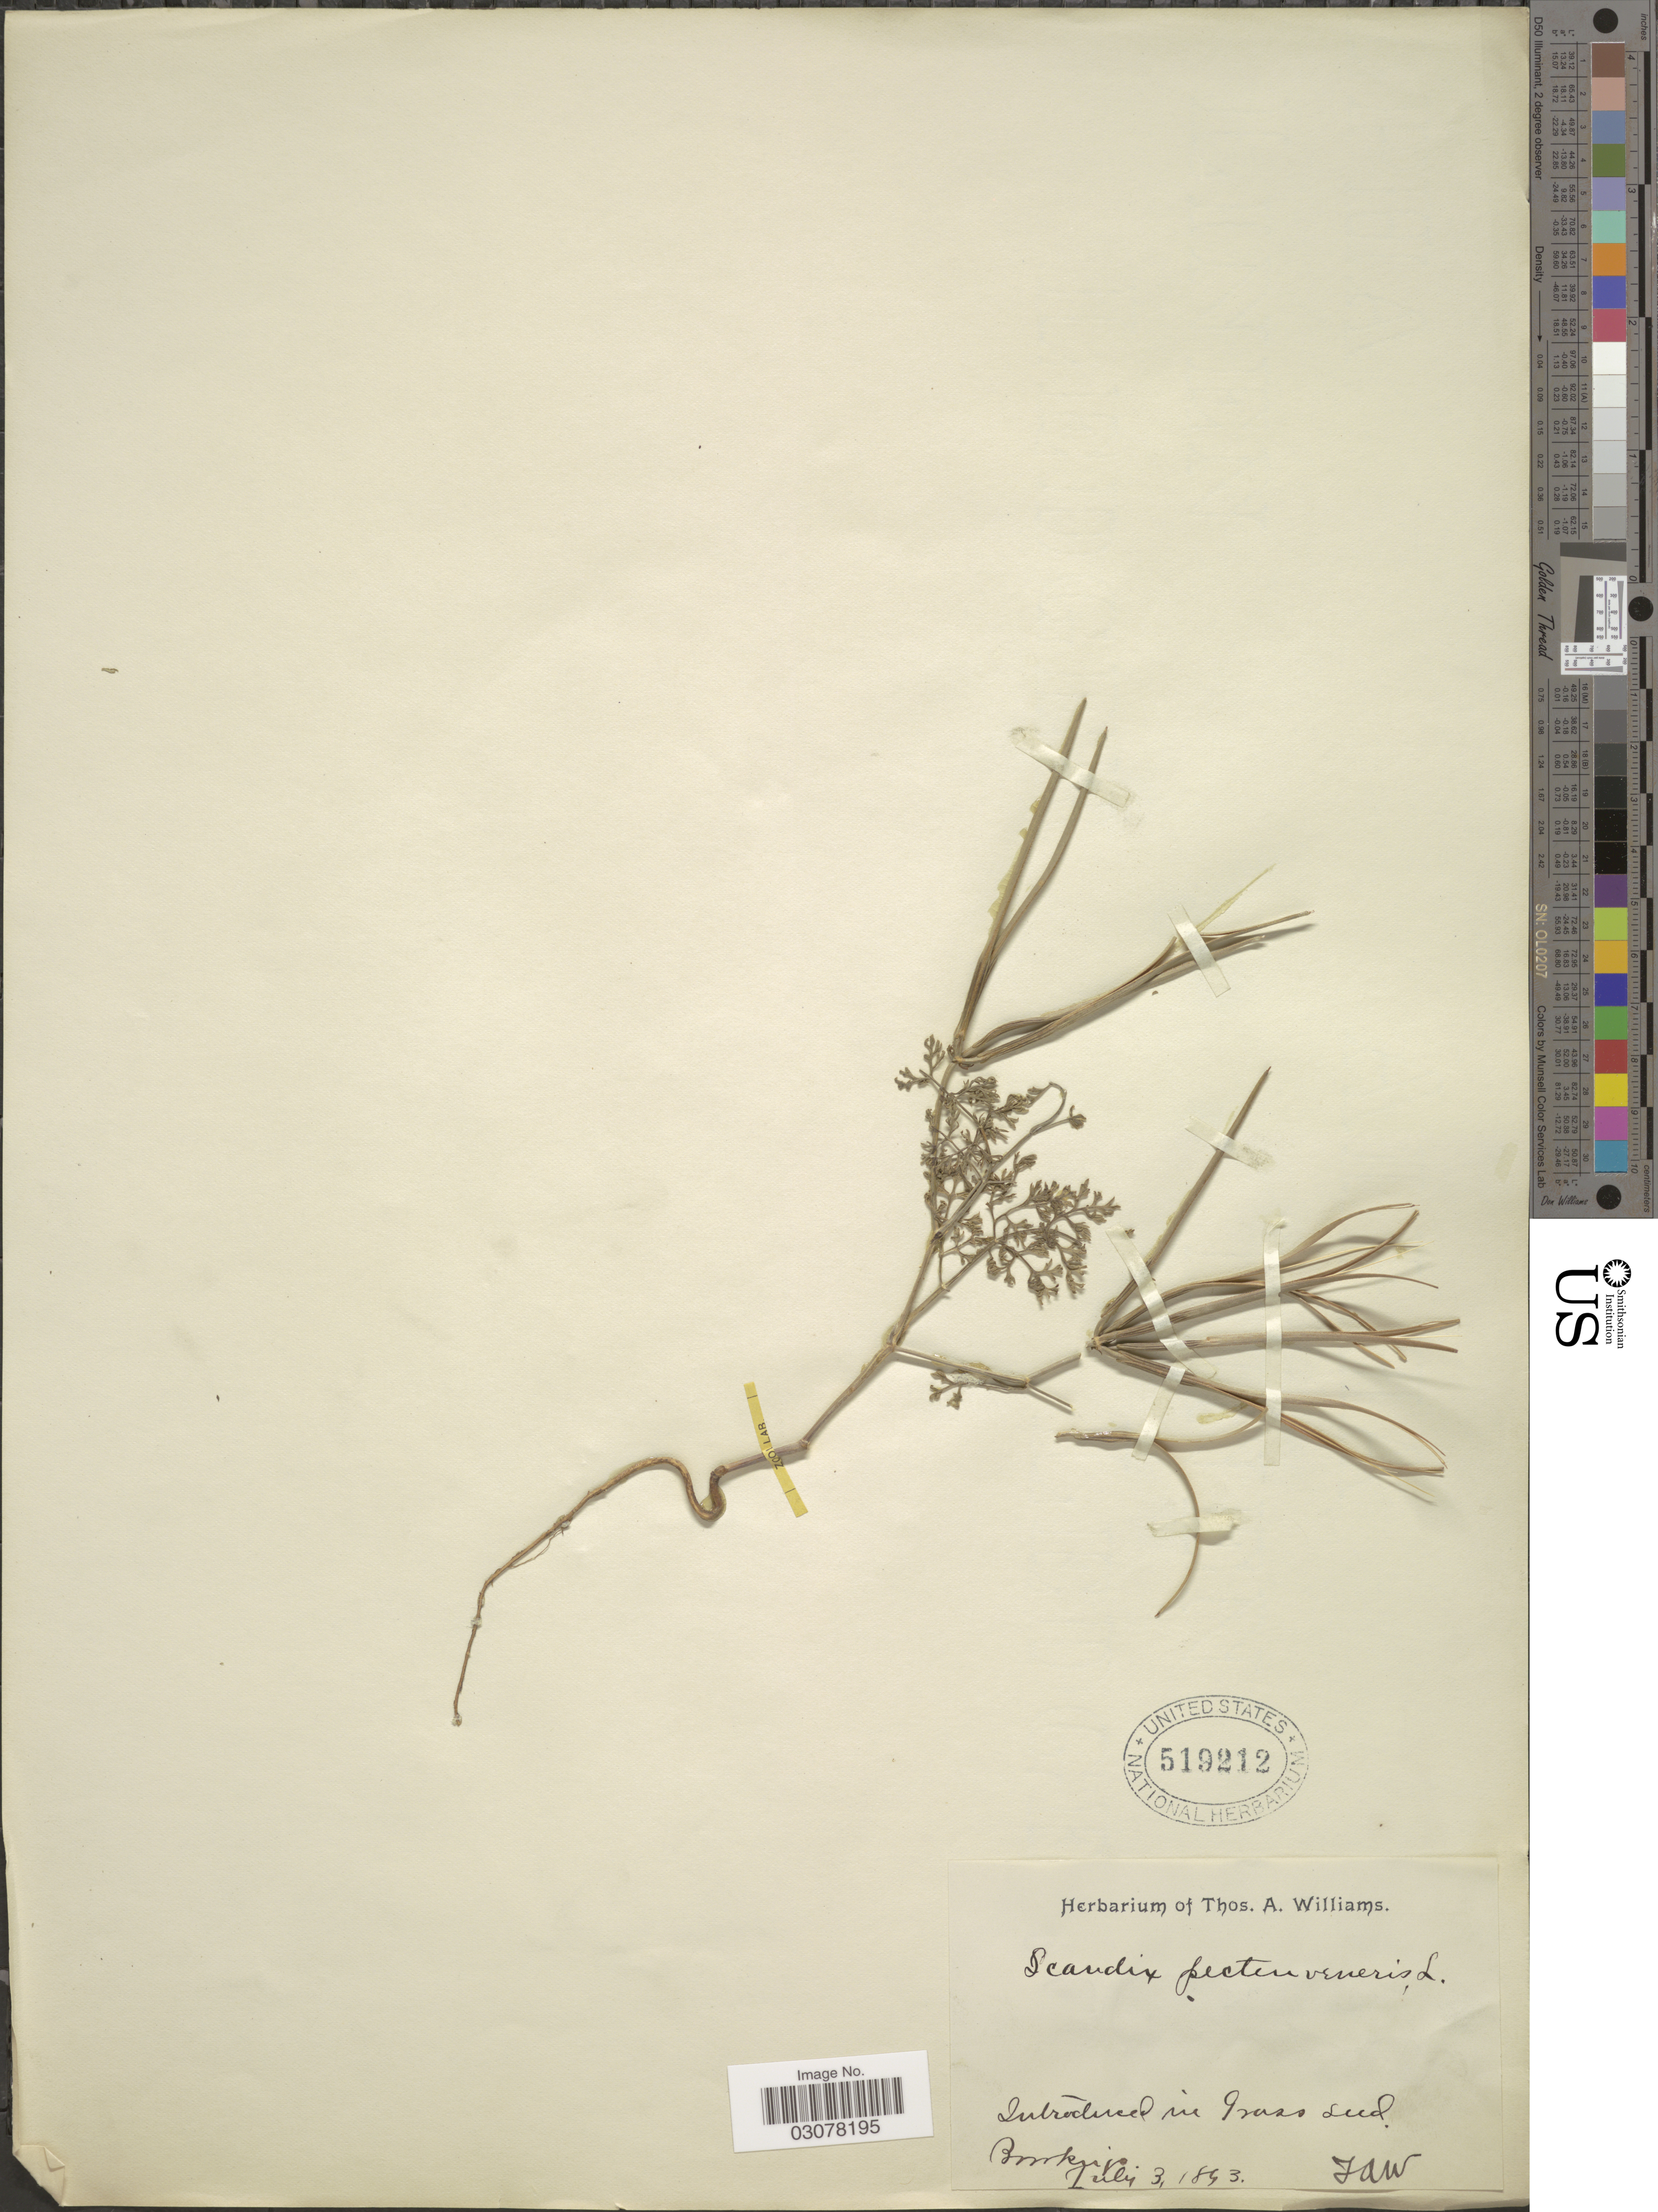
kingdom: Plantae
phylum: Tracheophyta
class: Magnoliopsida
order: Apiales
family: Apiaceae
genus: Scandix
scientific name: Scandix pecten-veneris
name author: L.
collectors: T. A. Williams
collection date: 1893-07-03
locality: Burkujo [interpreted].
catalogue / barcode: US 519212